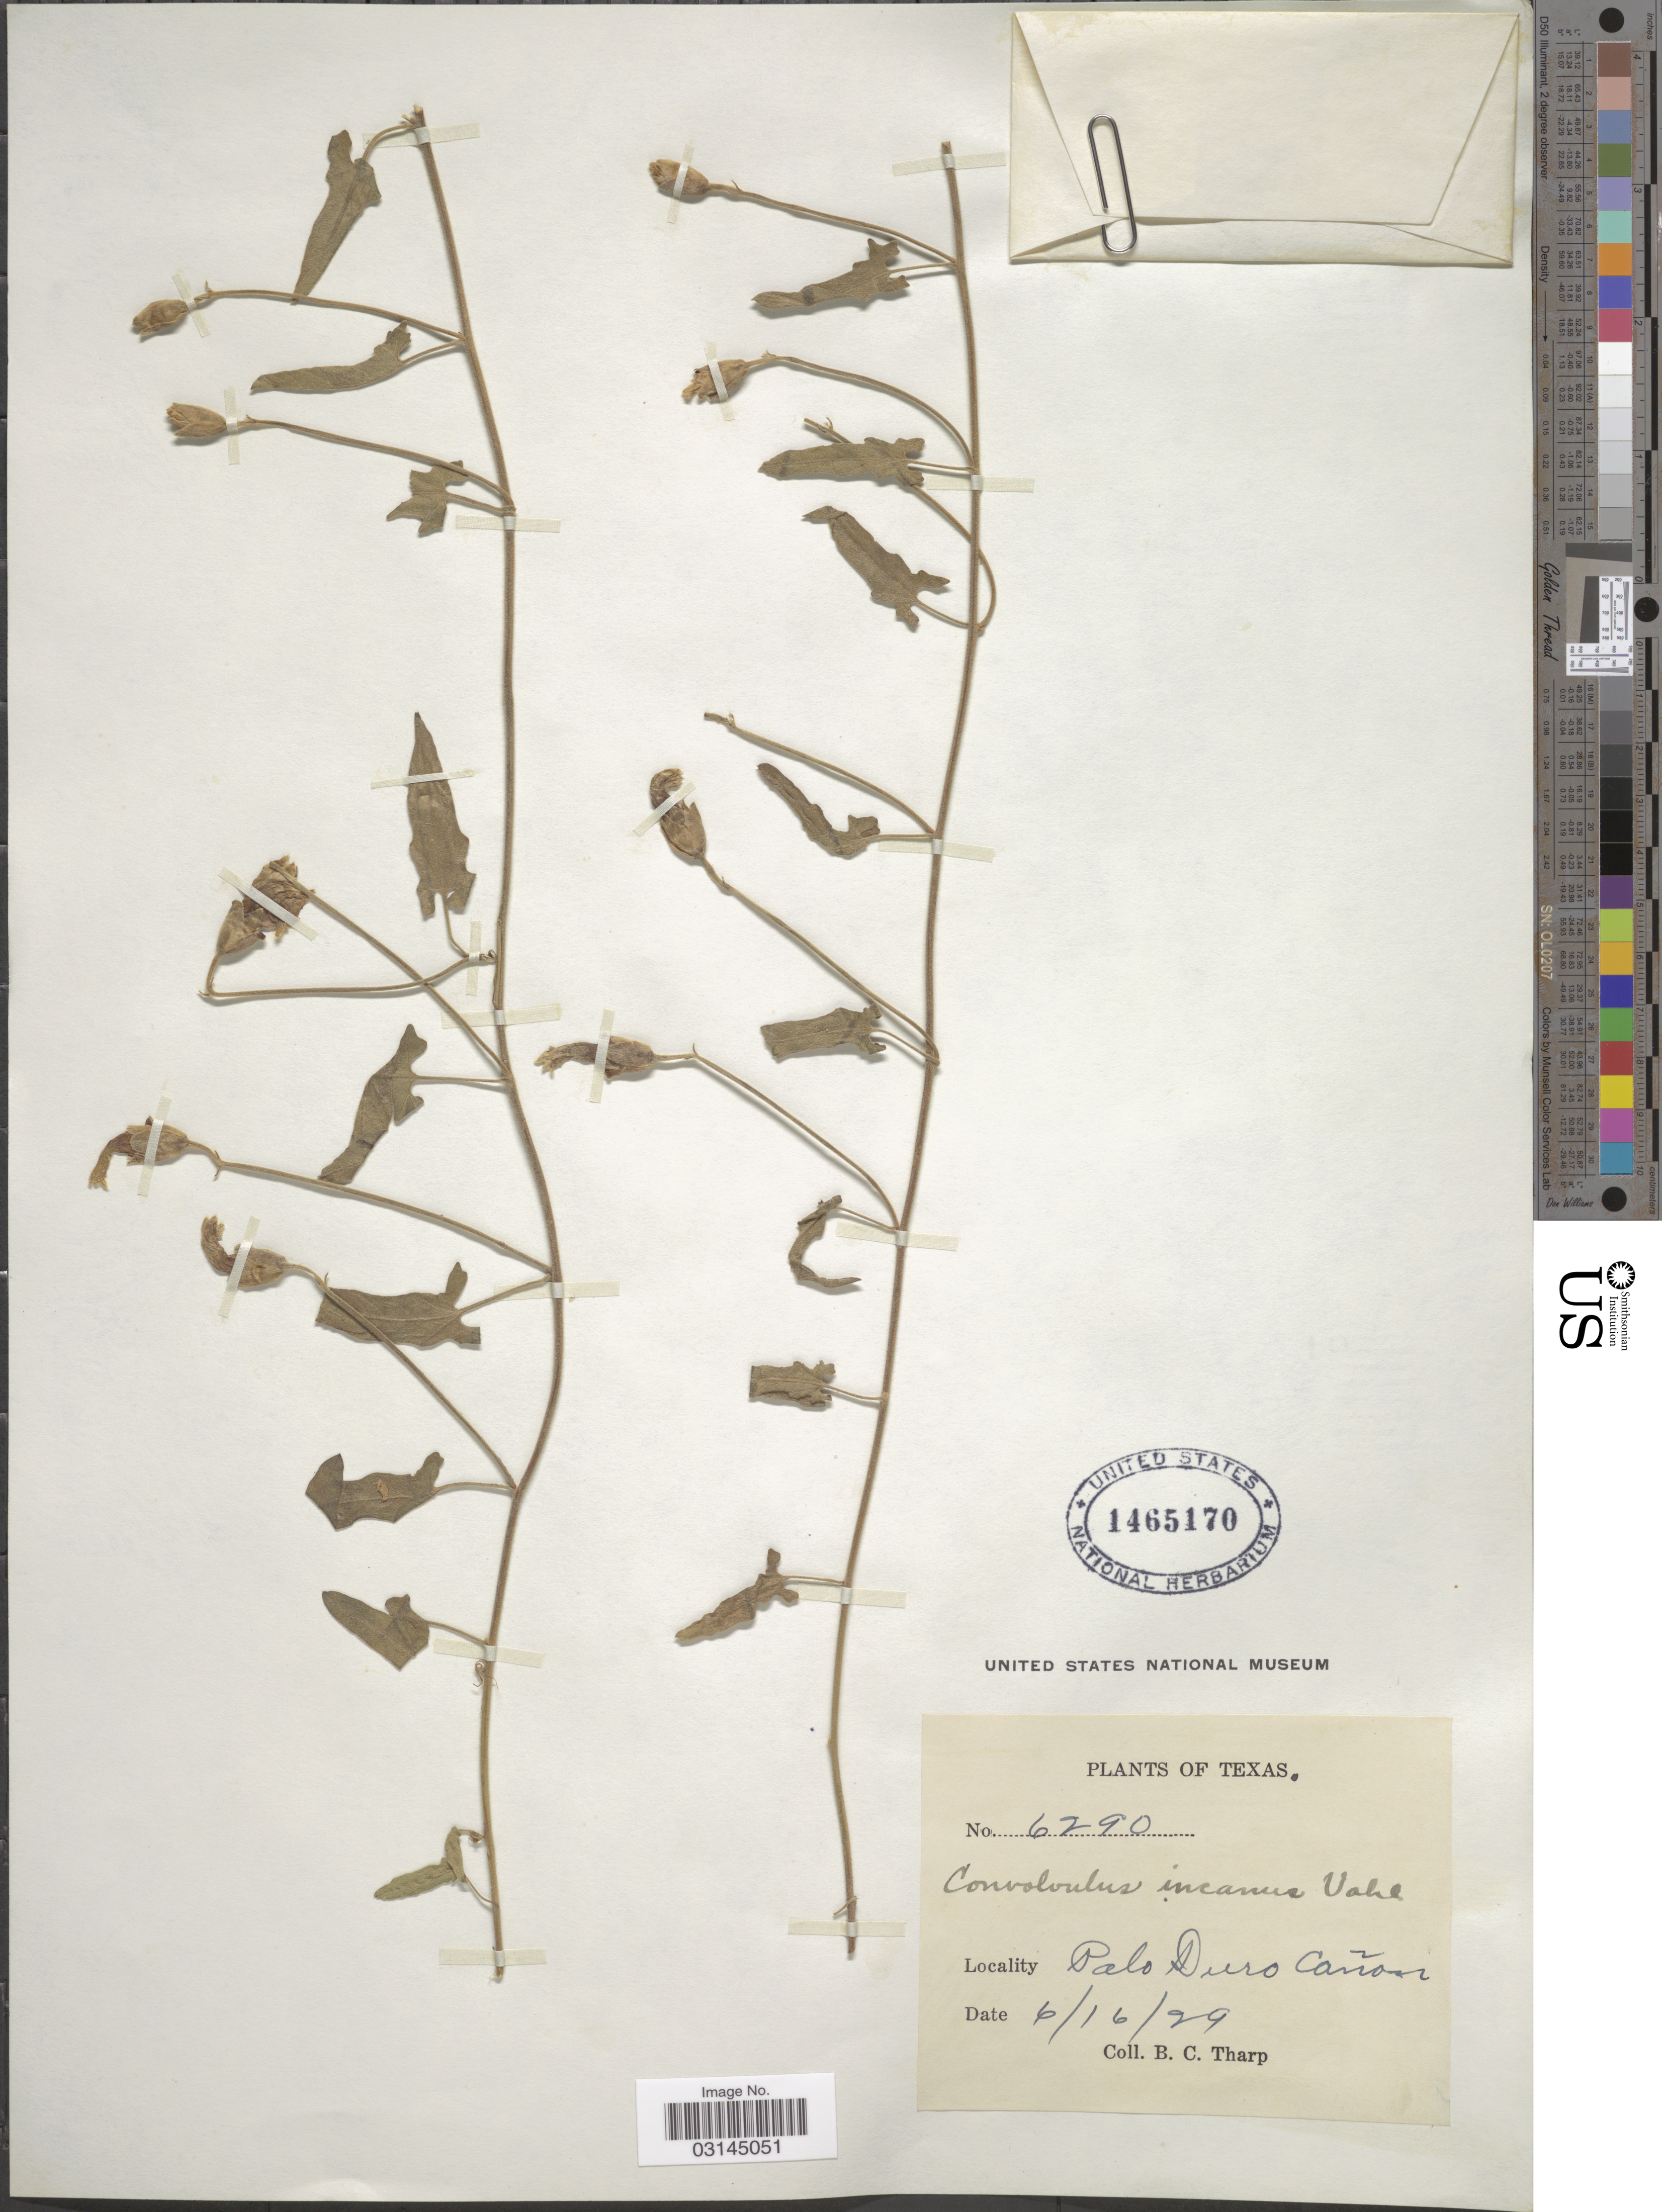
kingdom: Plantae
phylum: Tracheophyta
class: Magnoliopsida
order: Solanales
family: Convolvulaceae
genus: Convolvulus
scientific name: Convolvulus hermannioides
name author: A. Gray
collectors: B. C. Tharp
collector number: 6290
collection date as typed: Transcribed d/m/y: 16/6/29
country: United States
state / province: Texas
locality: Palo Duro Cañon.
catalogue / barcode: US 1465170